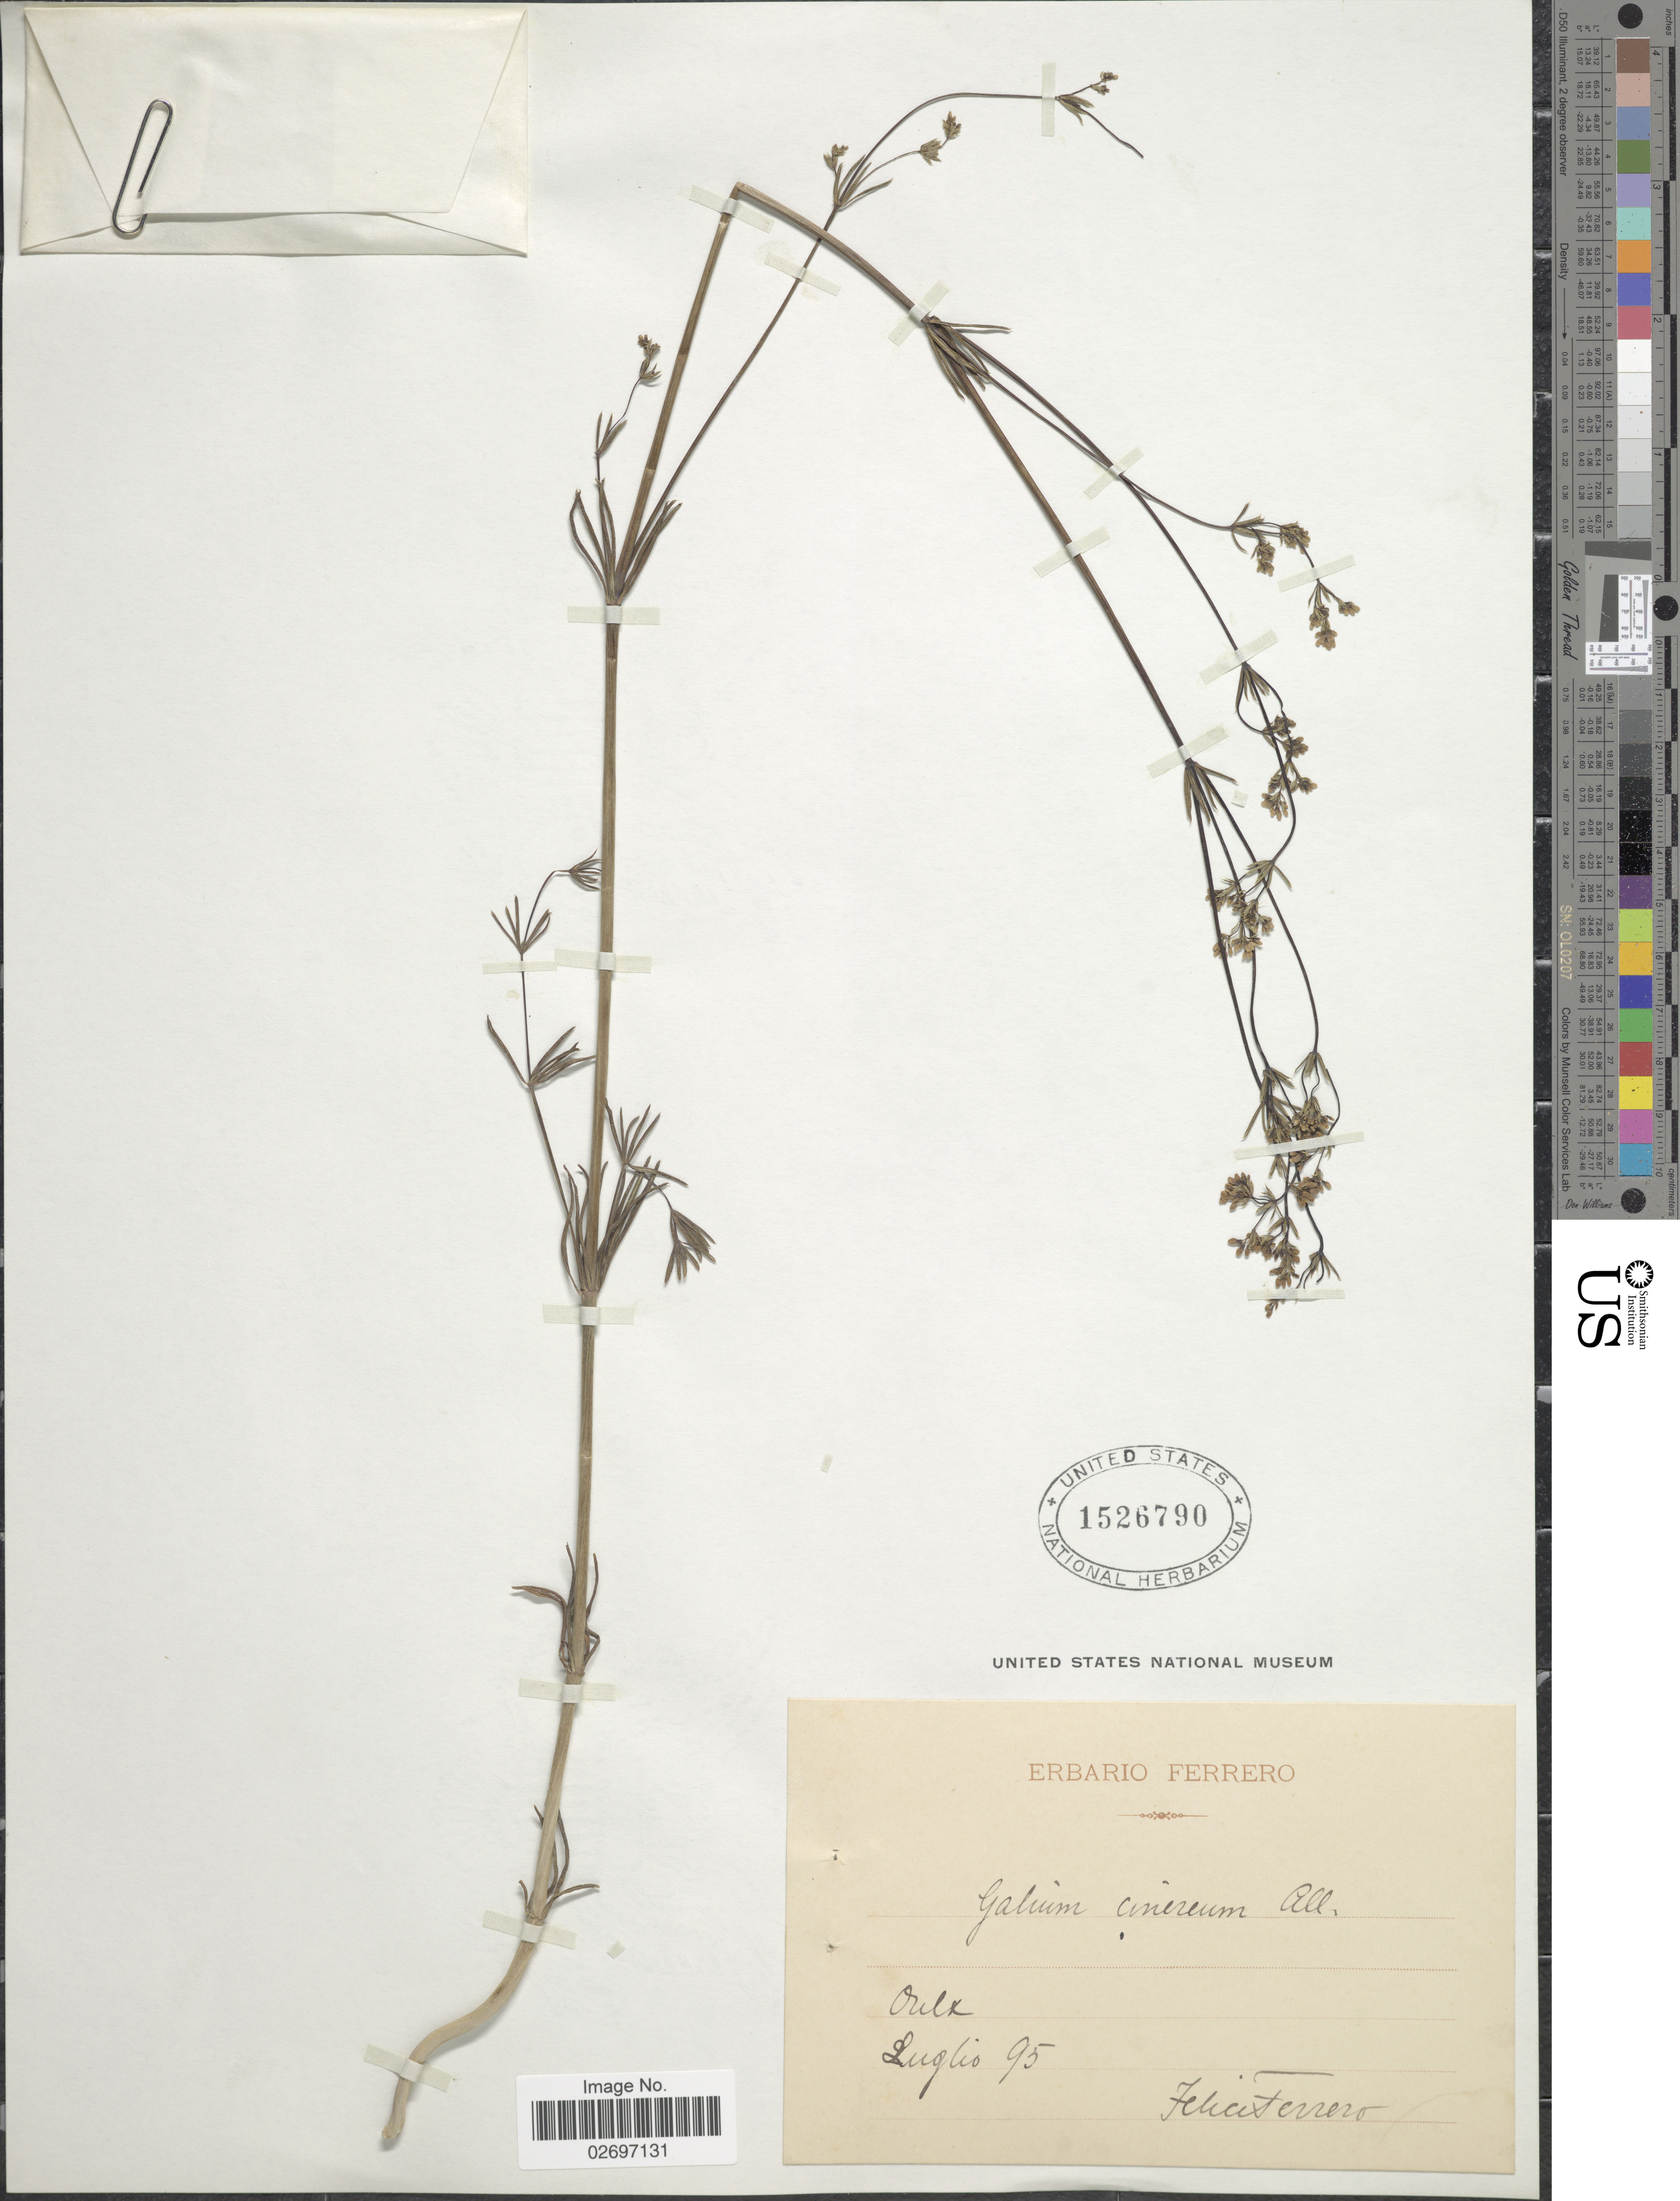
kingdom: Plantae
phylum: Tracheophyta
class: Magnoliopsida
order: Gentianales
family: Rubiaceae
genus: Galium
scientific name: Galium cinereum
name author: All.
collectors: F. Ferrero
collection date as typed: Transcribed d/m/y: /7/95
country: Italy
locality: Oulx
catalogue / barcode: US 1526790